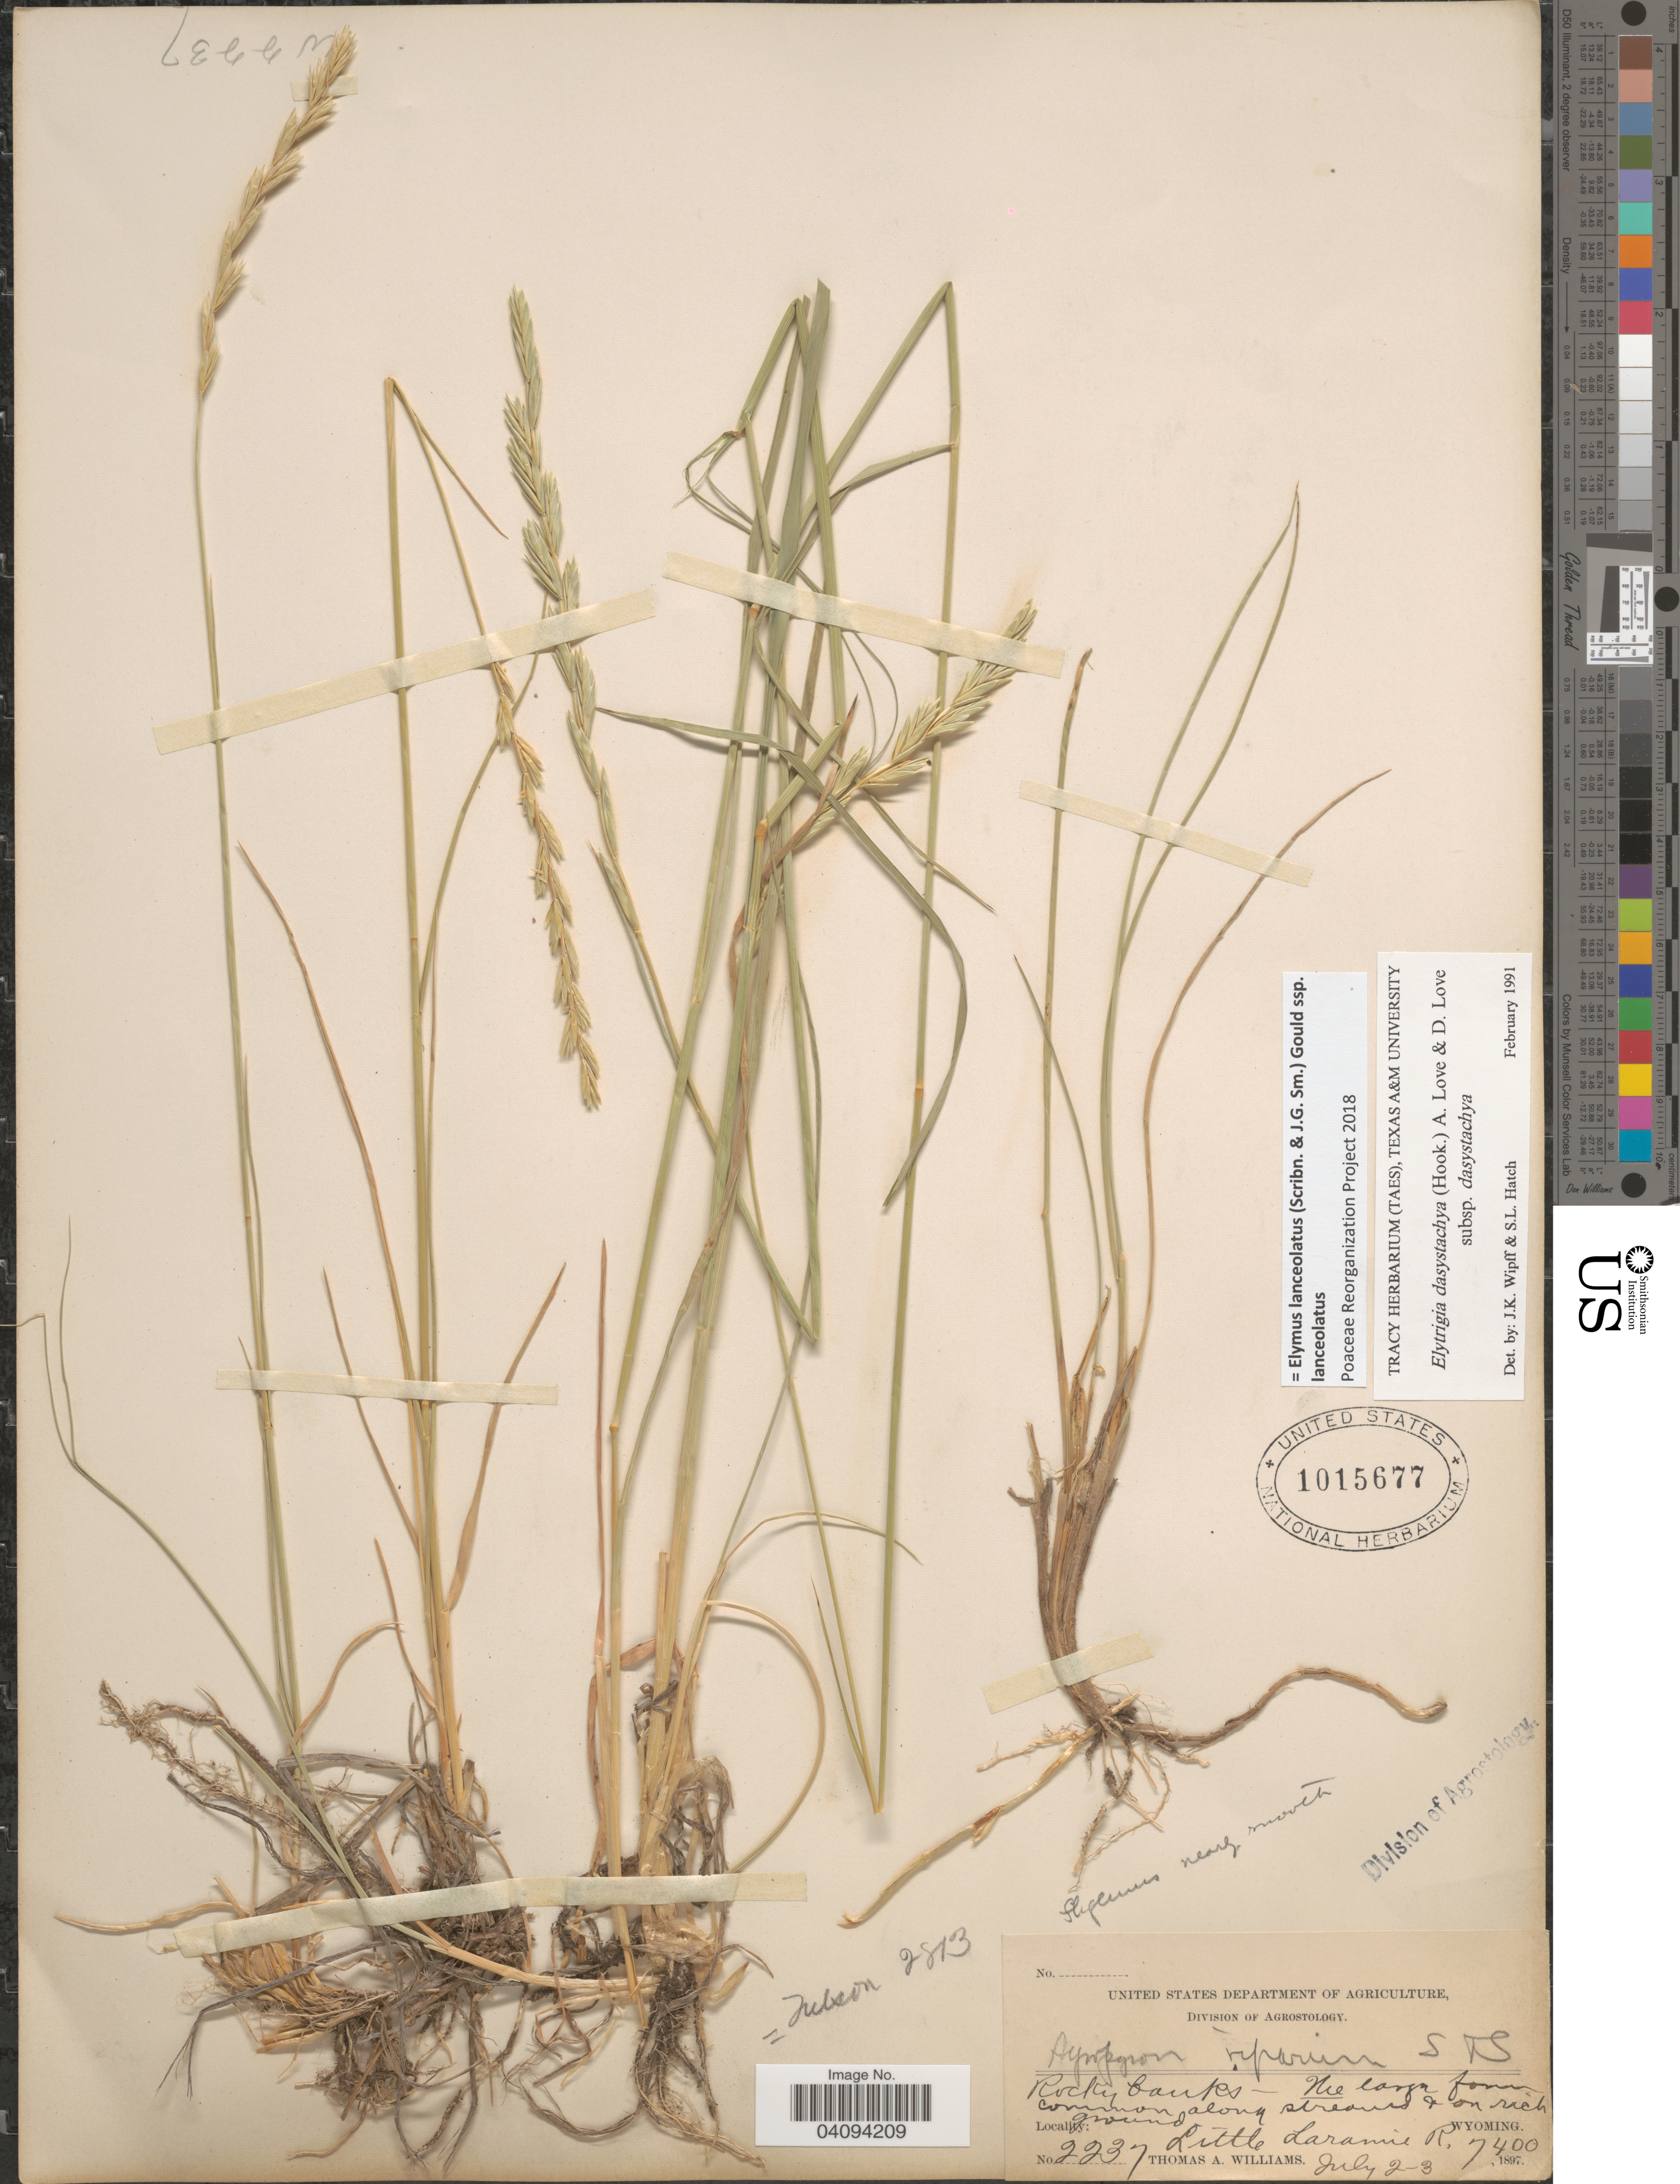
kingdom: Plantae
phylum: Tracheophyta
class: Liliopsida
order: Poales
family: Poaceae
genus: Elymus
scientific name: Elymus lanceolatus subsp. lanceolatus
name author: (Scribn. & J.G. Sm.) Gould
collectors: T. A. Williams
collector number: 2237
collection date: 1897-07-02/1897-07-03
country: United States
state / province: Wyoming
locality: Little Laramie R.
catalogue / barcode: US 1015677